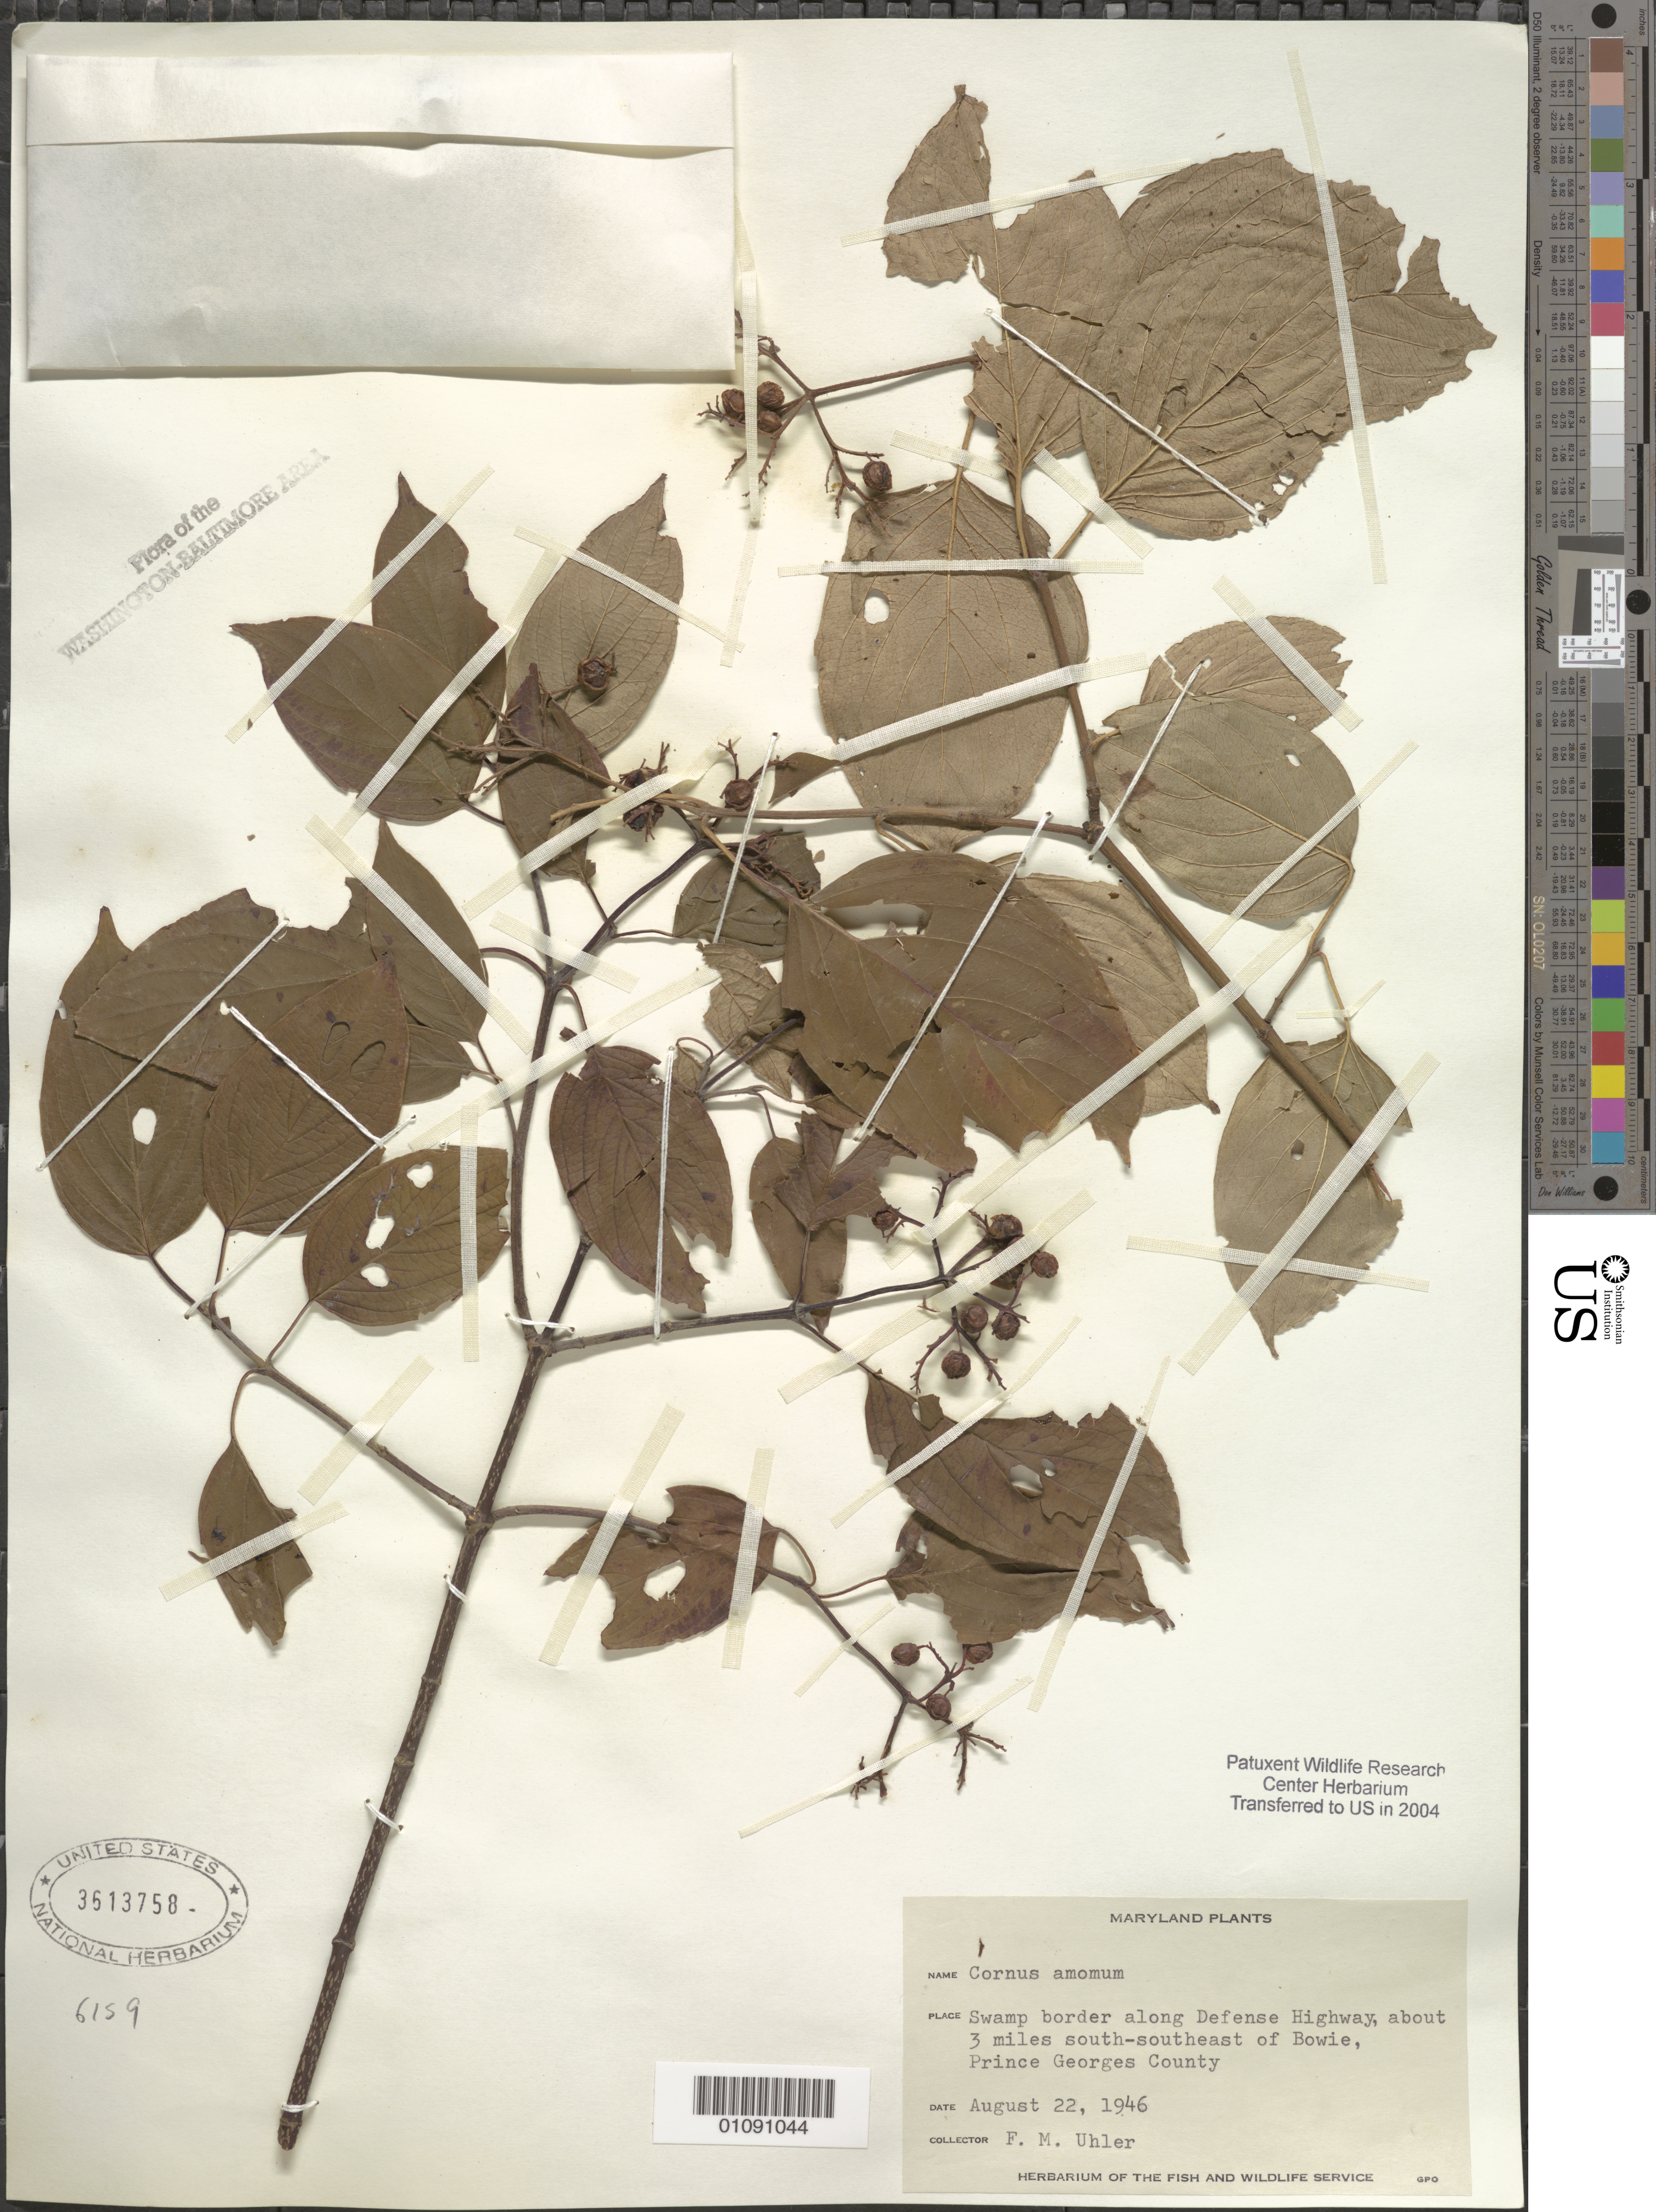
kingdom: Plantae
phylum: Tracheophyta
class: Magnoliopsida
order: Cornales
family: Cornaceae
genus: Cornus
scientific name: Cornus amomum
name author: Mill.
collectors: F. M. Uhler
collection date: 1946-08-22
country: United States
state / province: Maryland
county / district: Prince George's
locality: About three miles S.S.E. of Bowie. Along Defense Hwy.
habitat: Swamp border.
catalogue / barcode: US 3613758